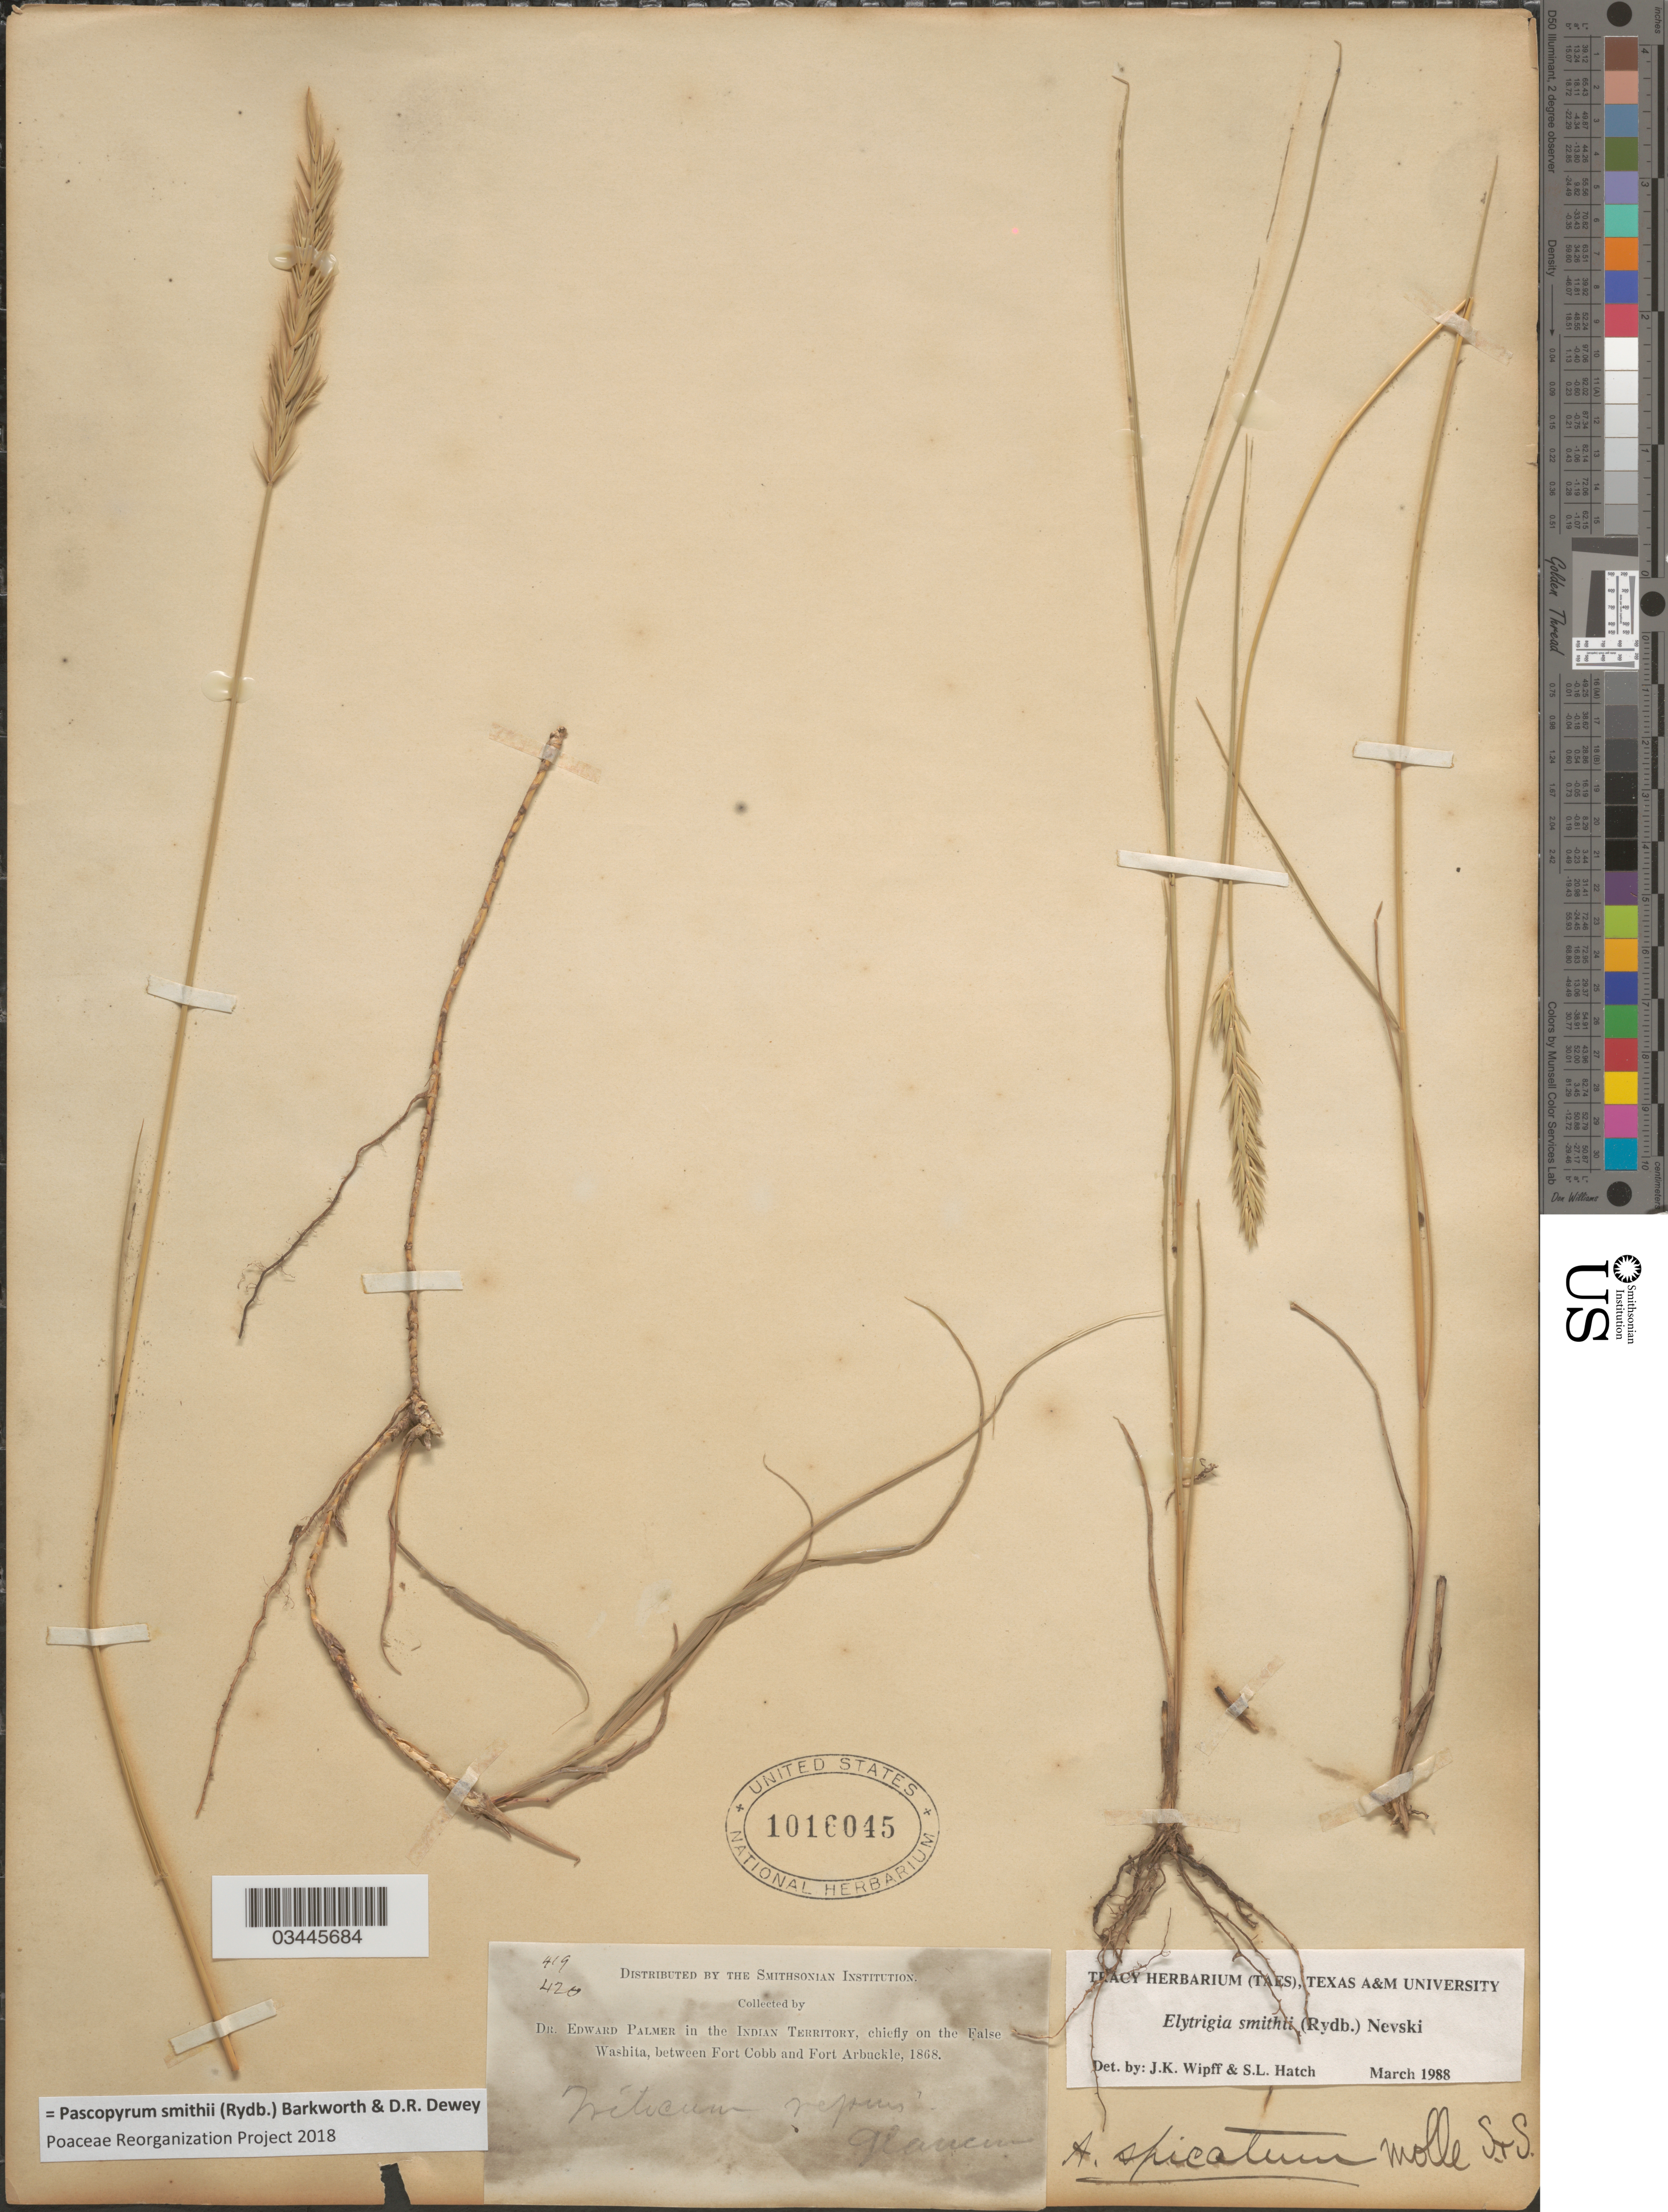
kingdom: Plantae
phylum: Tracheophyta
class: Liliopsida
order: Poales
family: Poaceae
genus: Pascopyrum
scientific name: Pascopyrum smithii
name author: (Rydb.) Barkworth & Dewey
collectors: E. Palmer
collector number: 419/420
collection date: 1868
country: United States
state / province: Oklahoma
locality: In the Indian Territory, chiefly on the False Washita, between Fort Cobb and Fort Arbuckle.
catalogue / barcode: US 1016045